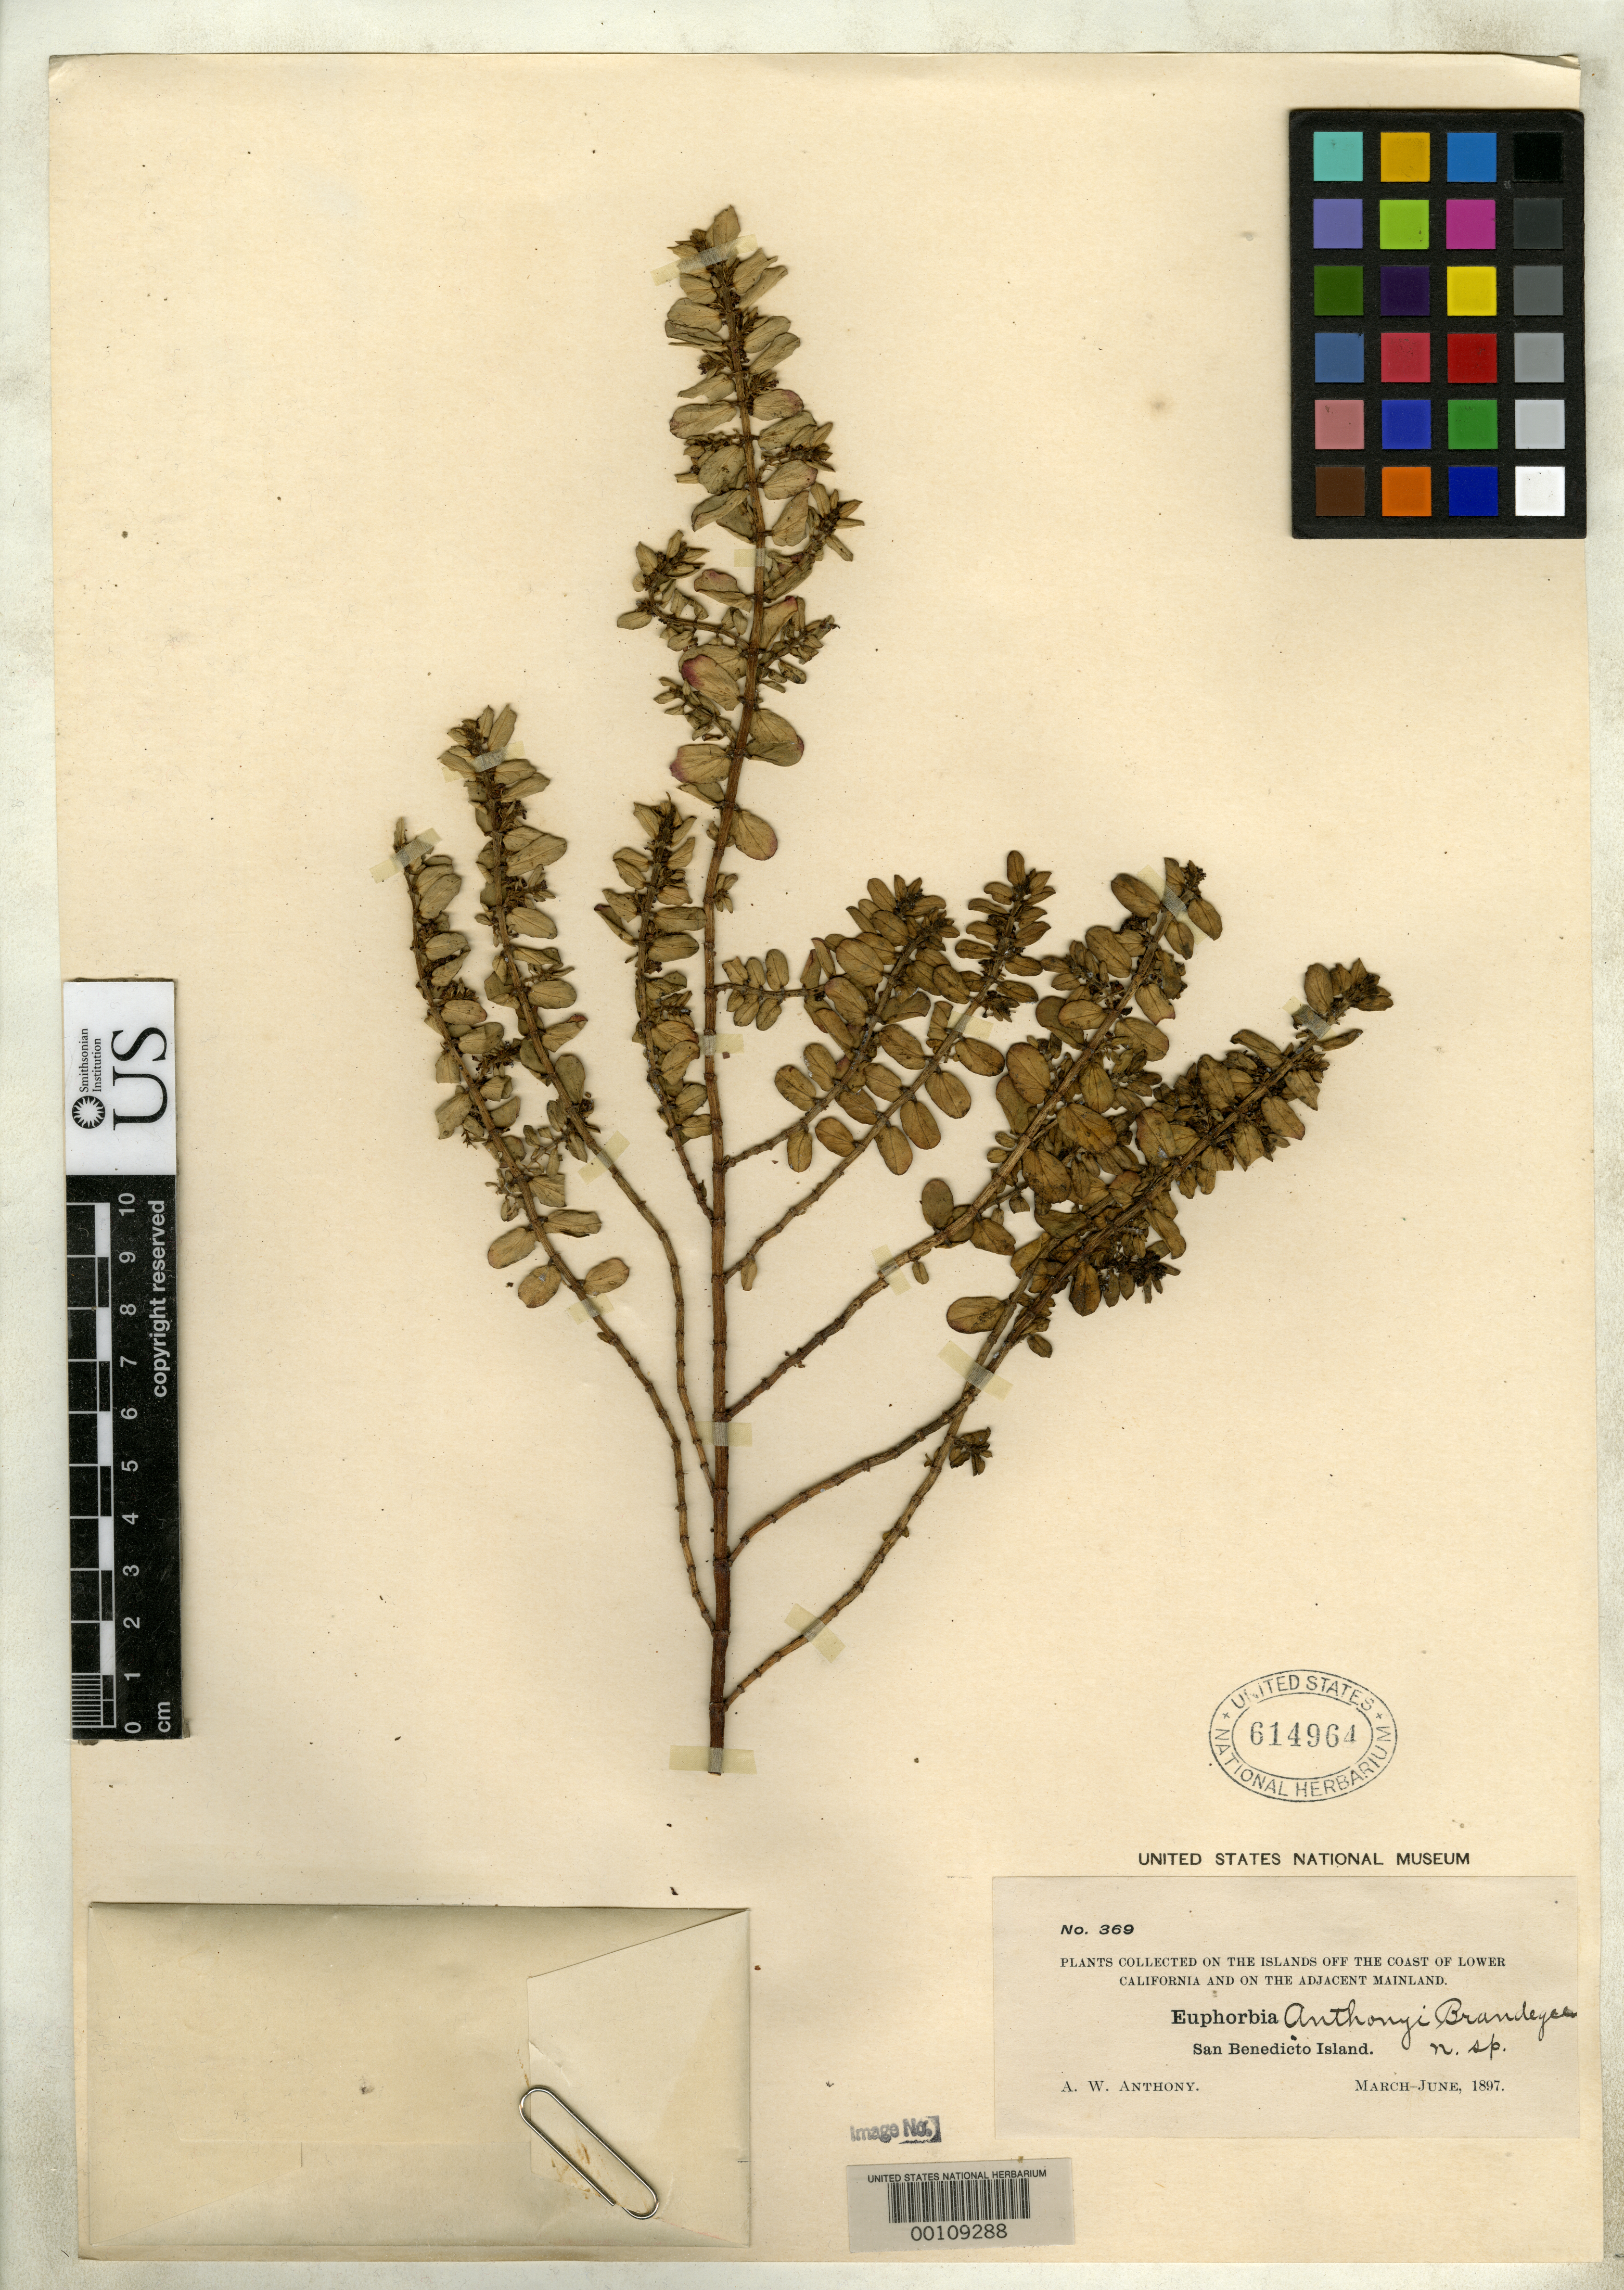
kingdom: Plantae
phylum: Tracheophyta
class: Magnoliopsida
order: Malpighiales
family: Euphorbiaceae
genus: Euphorbia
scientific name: Euphorbia anthonyi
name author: Brandegee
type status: Isotype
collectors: A. W. Anthony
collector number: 369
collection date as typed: Mar 1897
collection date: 1897-03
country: Mexico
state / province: Colima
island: San Benedicto Island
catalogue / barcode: US 614964